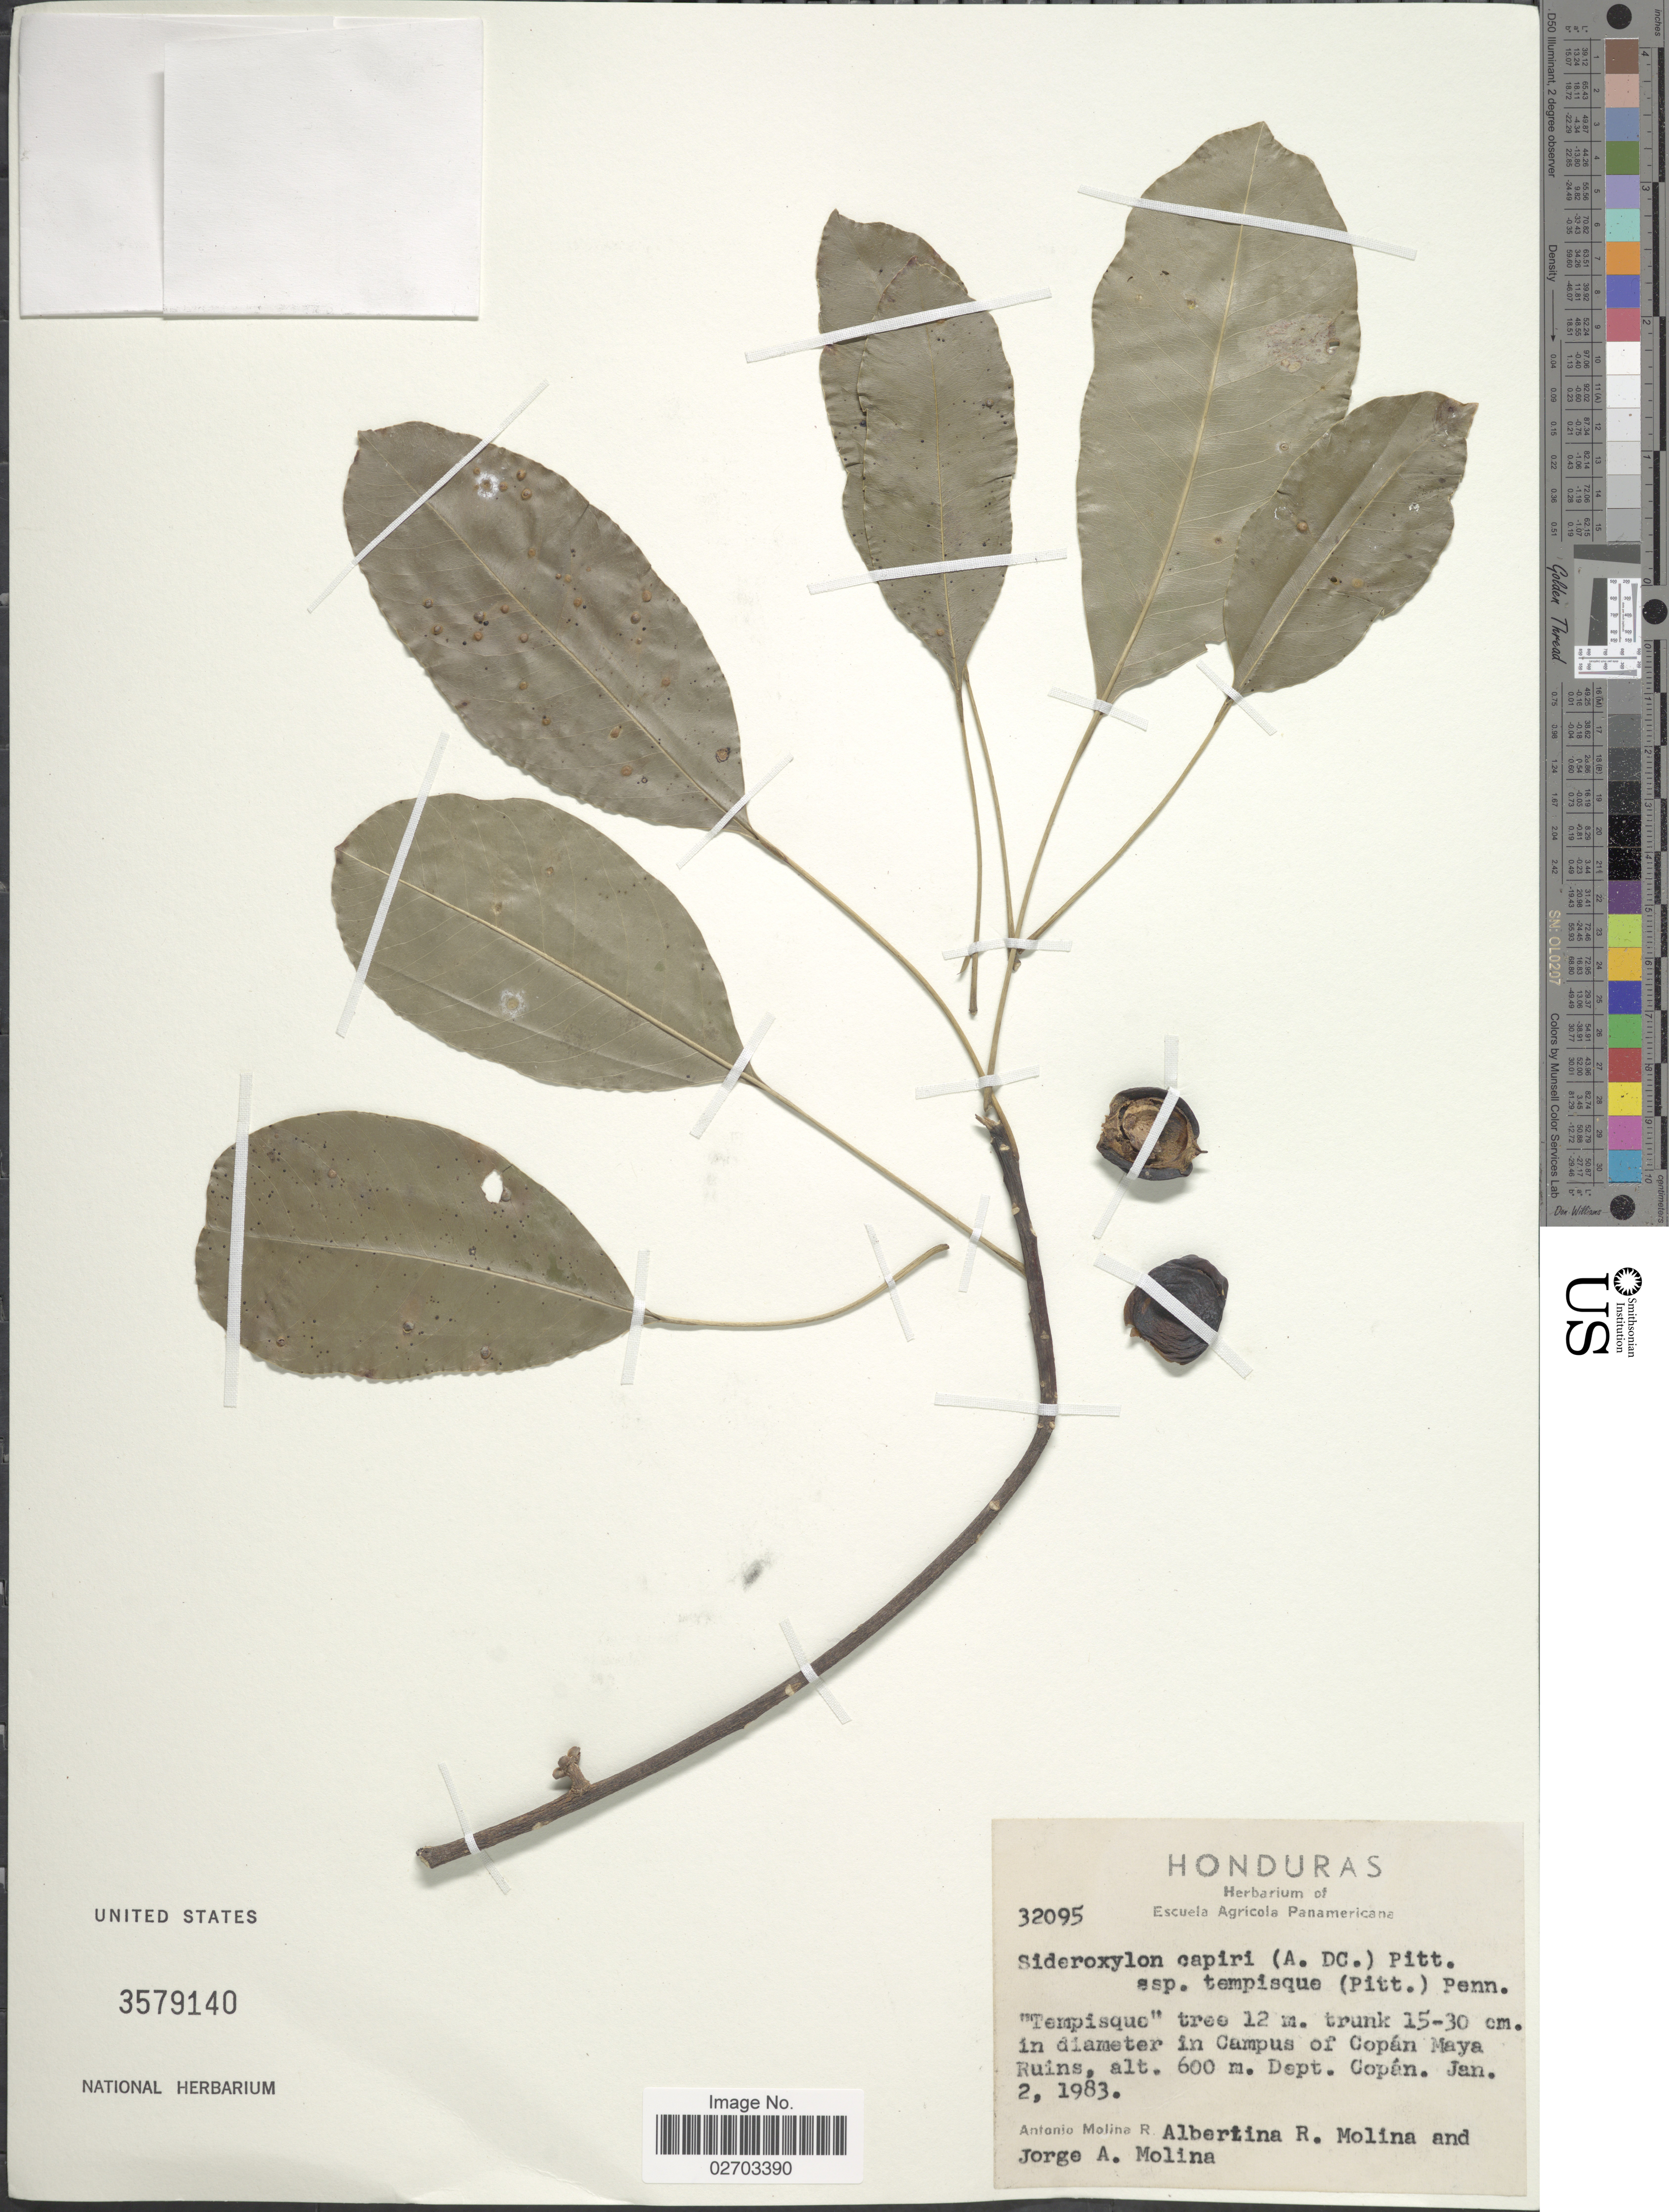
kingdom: Plantae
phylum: Tracheophyta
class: Magnoliopsida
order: Ericales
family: Sapotaceae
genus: Sideroxylon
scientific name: Sideroxylon capiri subsp. tempisque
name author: (Pittier) T.D. Penn.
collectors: A. Molina R., A. R. Molina & J. A. Molina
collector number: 32095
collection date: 1983-01-02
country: Honduras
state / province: Copán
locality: In Campus of Copan Maya Ruins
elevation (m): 600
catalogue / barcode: US 3579140